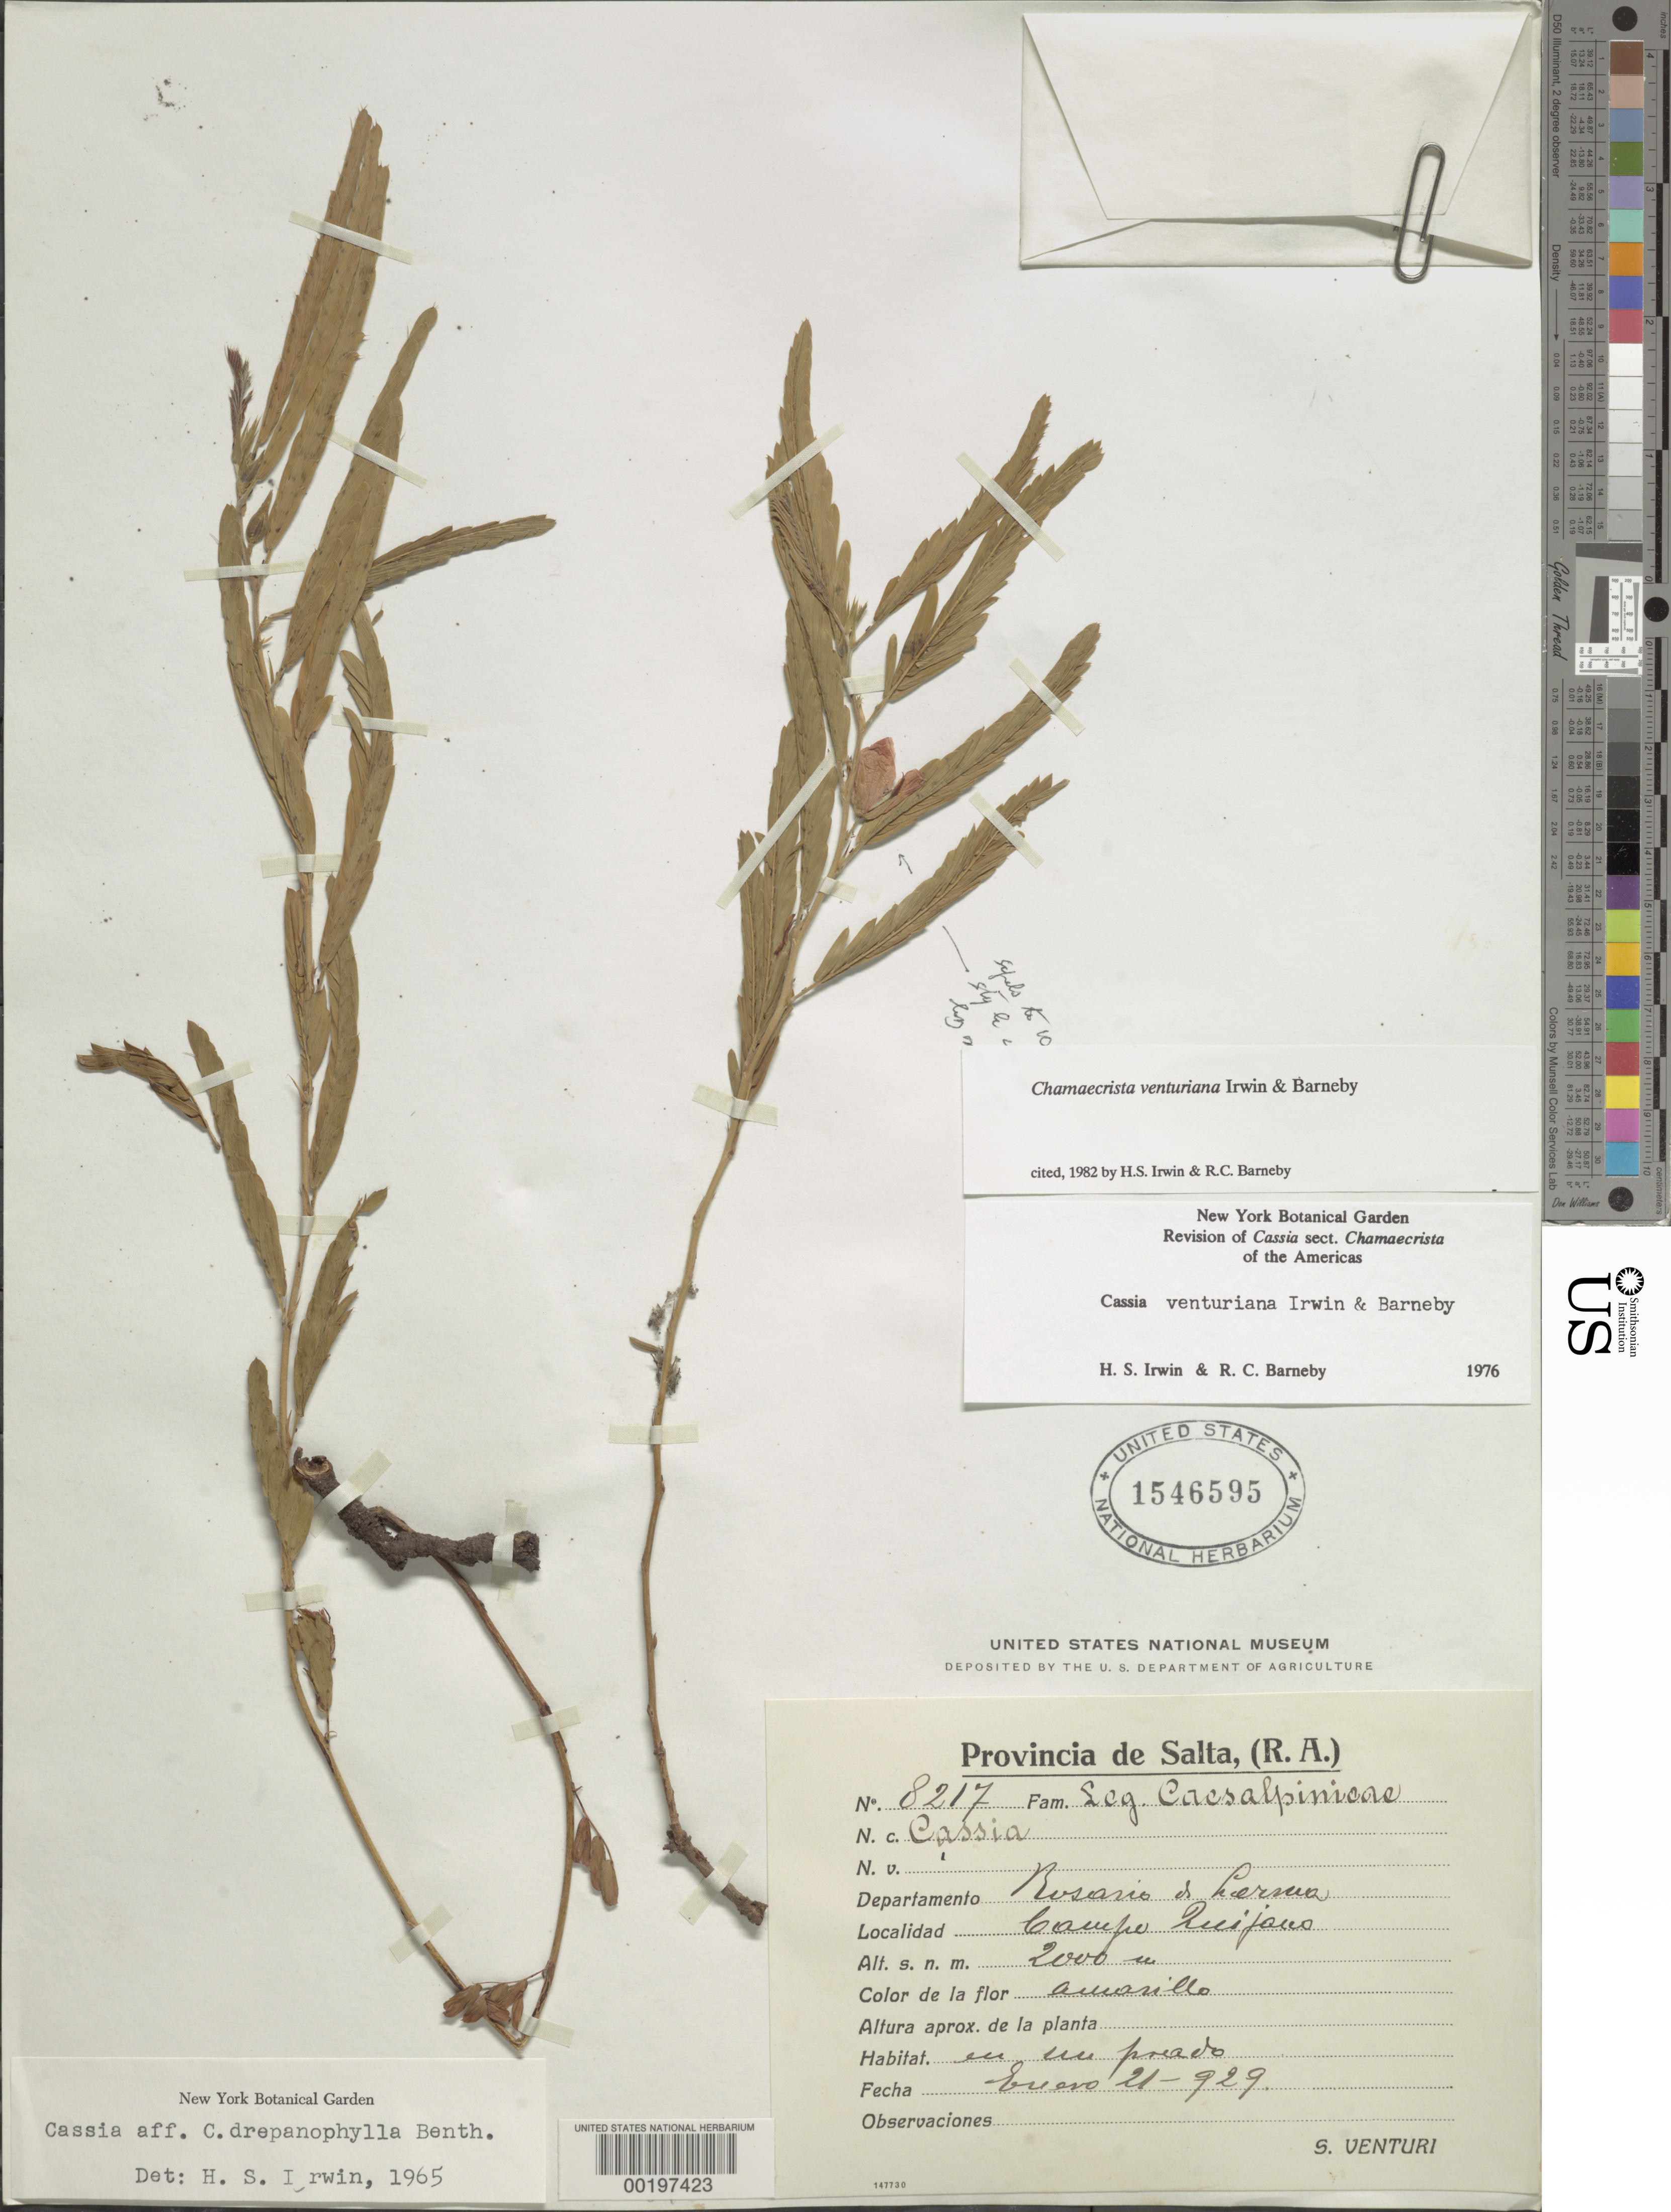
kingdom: Plantae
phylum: Tracheophyta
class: Magnoliopsida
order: Fabales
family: Fabaceae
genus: Chamaecrista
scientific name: Chamaecrista venturiana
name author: H.S. Irwin & Barneby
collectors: S. Venturi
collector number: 8217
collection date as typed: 21 Jan 1929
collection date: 1929-01-21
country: Argentina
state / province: Salta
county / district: Rosario de Lerma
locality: Campo Quijano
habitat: En un preado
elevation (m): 2000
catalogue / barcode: US 1546595